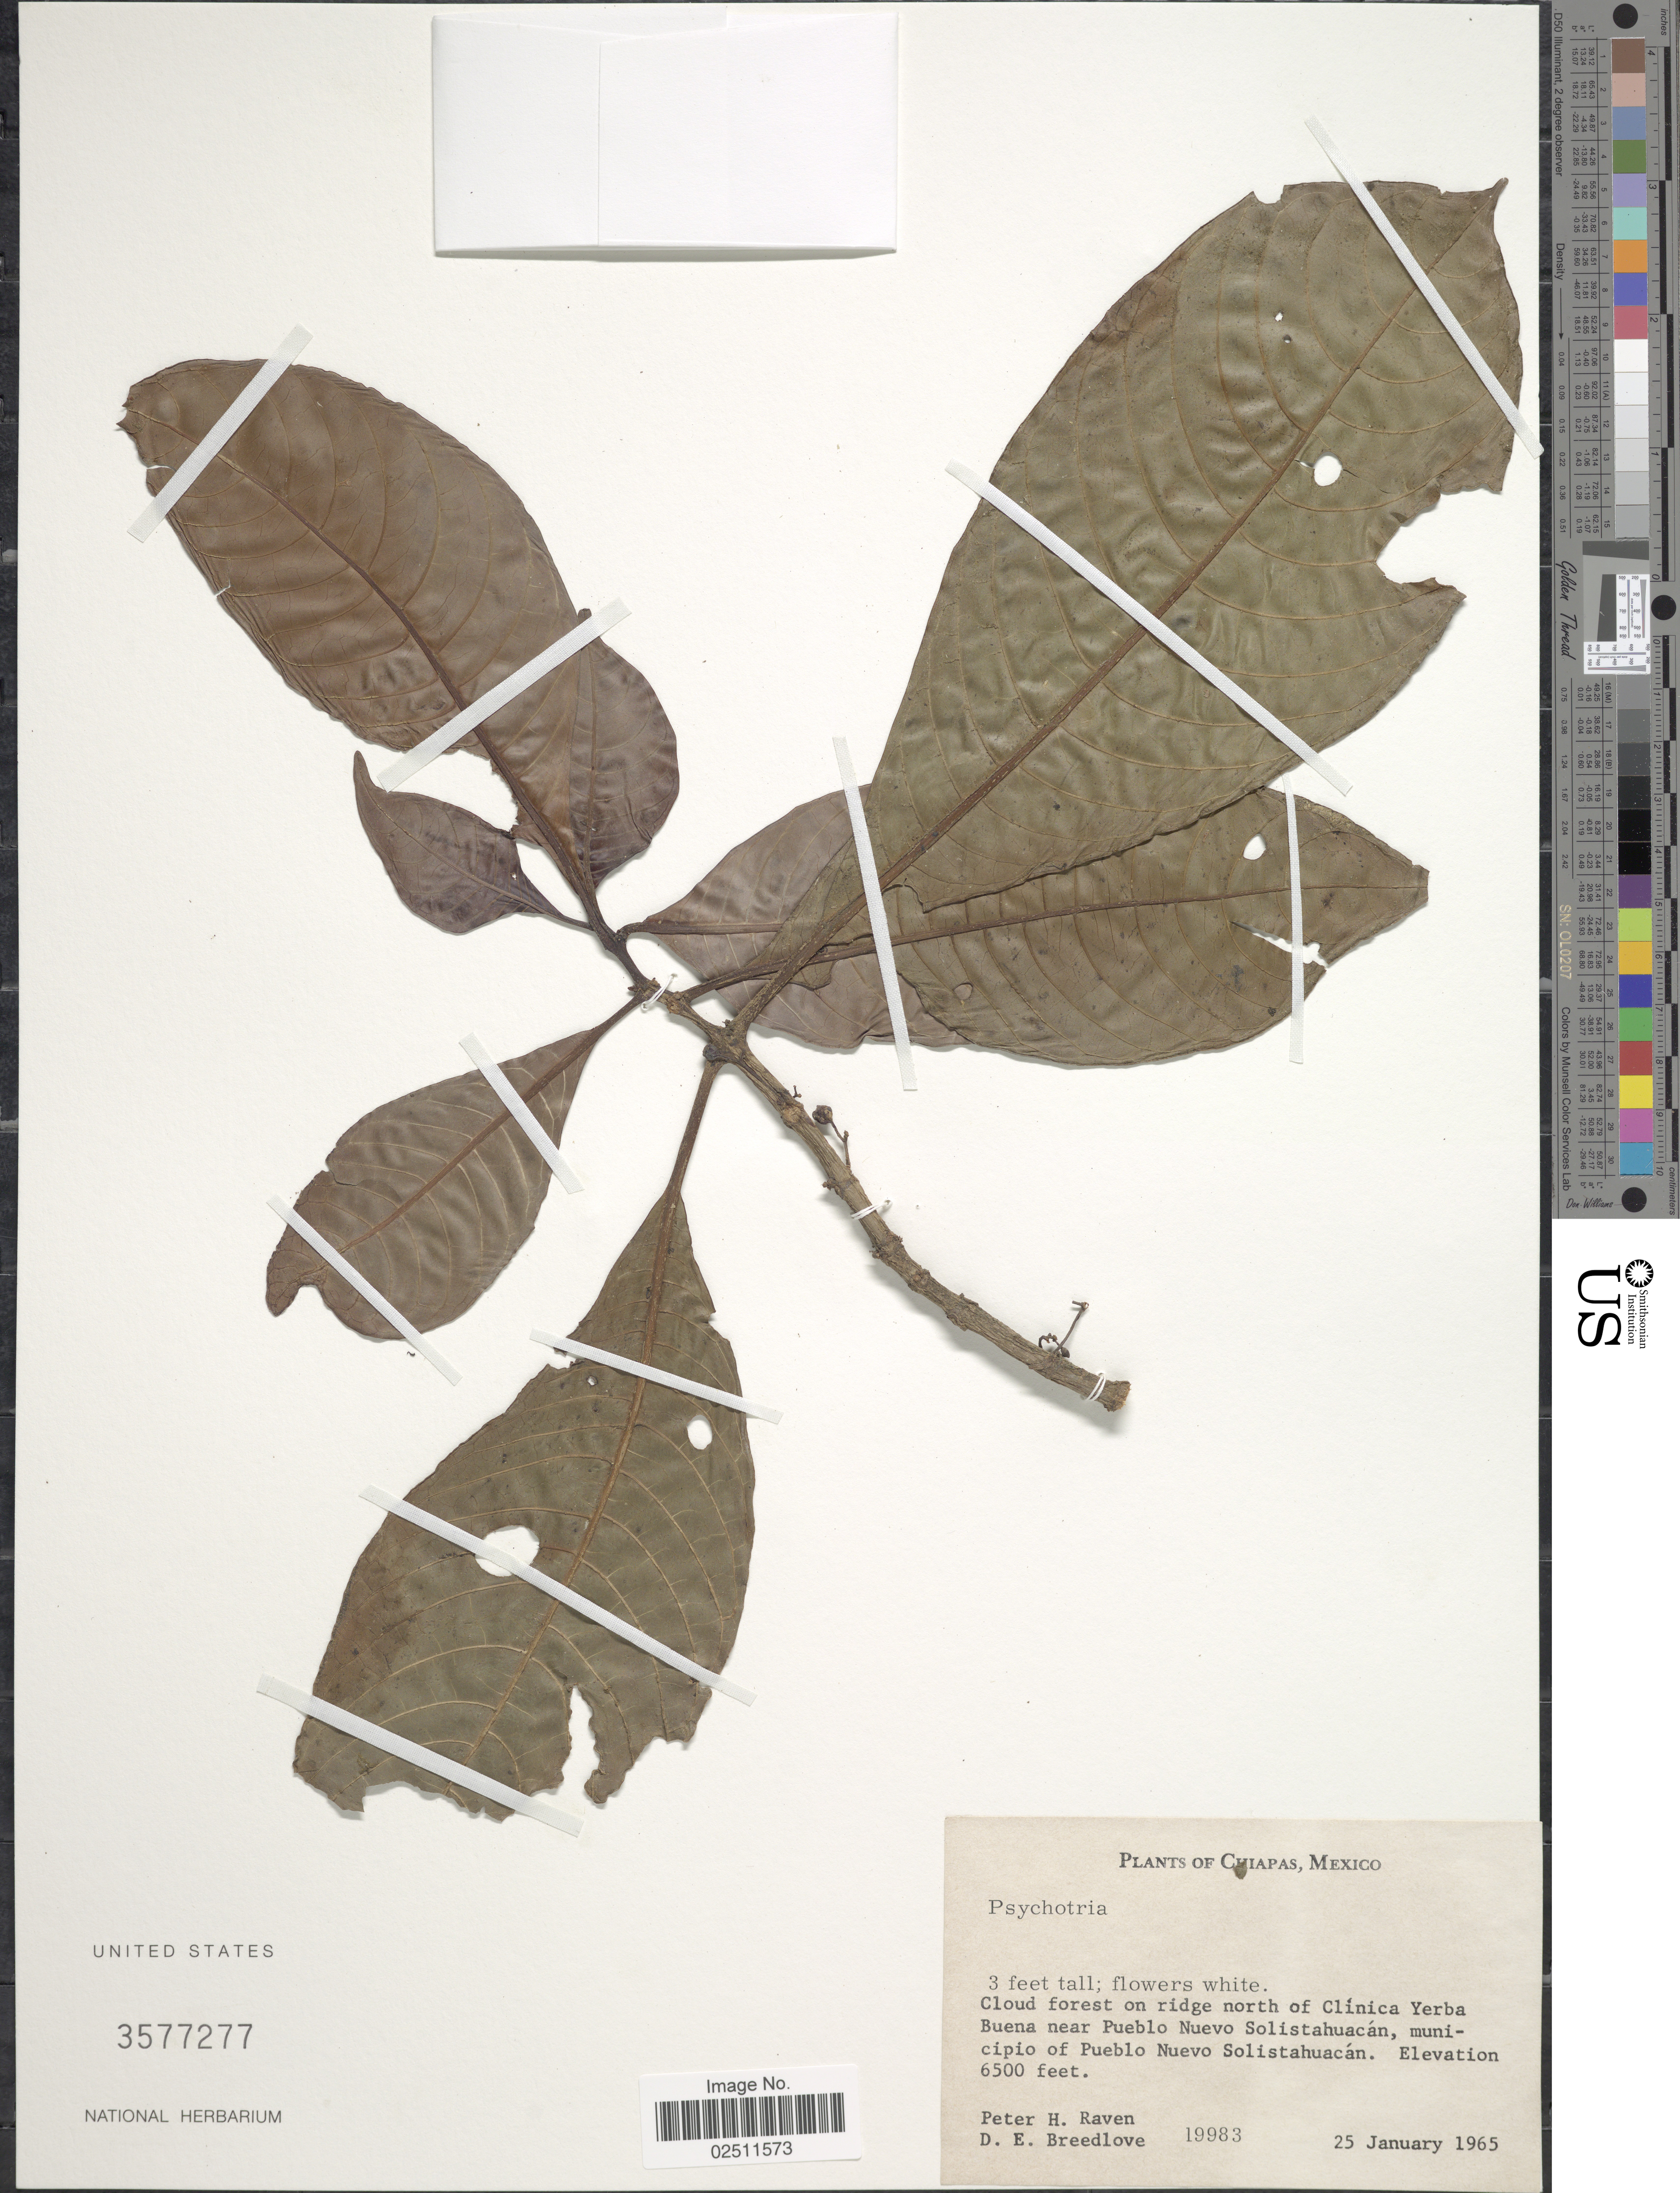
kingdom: Plantae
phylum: Tracheophyta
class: Magnoliopsida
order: Gentianales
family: Rubiaceae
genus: Psychotria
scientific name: Psychotria sp.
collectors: P. Raven & D. E. Breedlove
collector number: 19983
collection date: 1965-01-25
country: Mexico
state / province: Chiapas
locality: Cloud forest on ridge north of Clinica Yerba Buena near Pueblo Nuevo Solistahuacan, municipio of Pueblo Nuevo Solistahuacan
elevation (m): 1981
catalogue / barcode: US 3577277